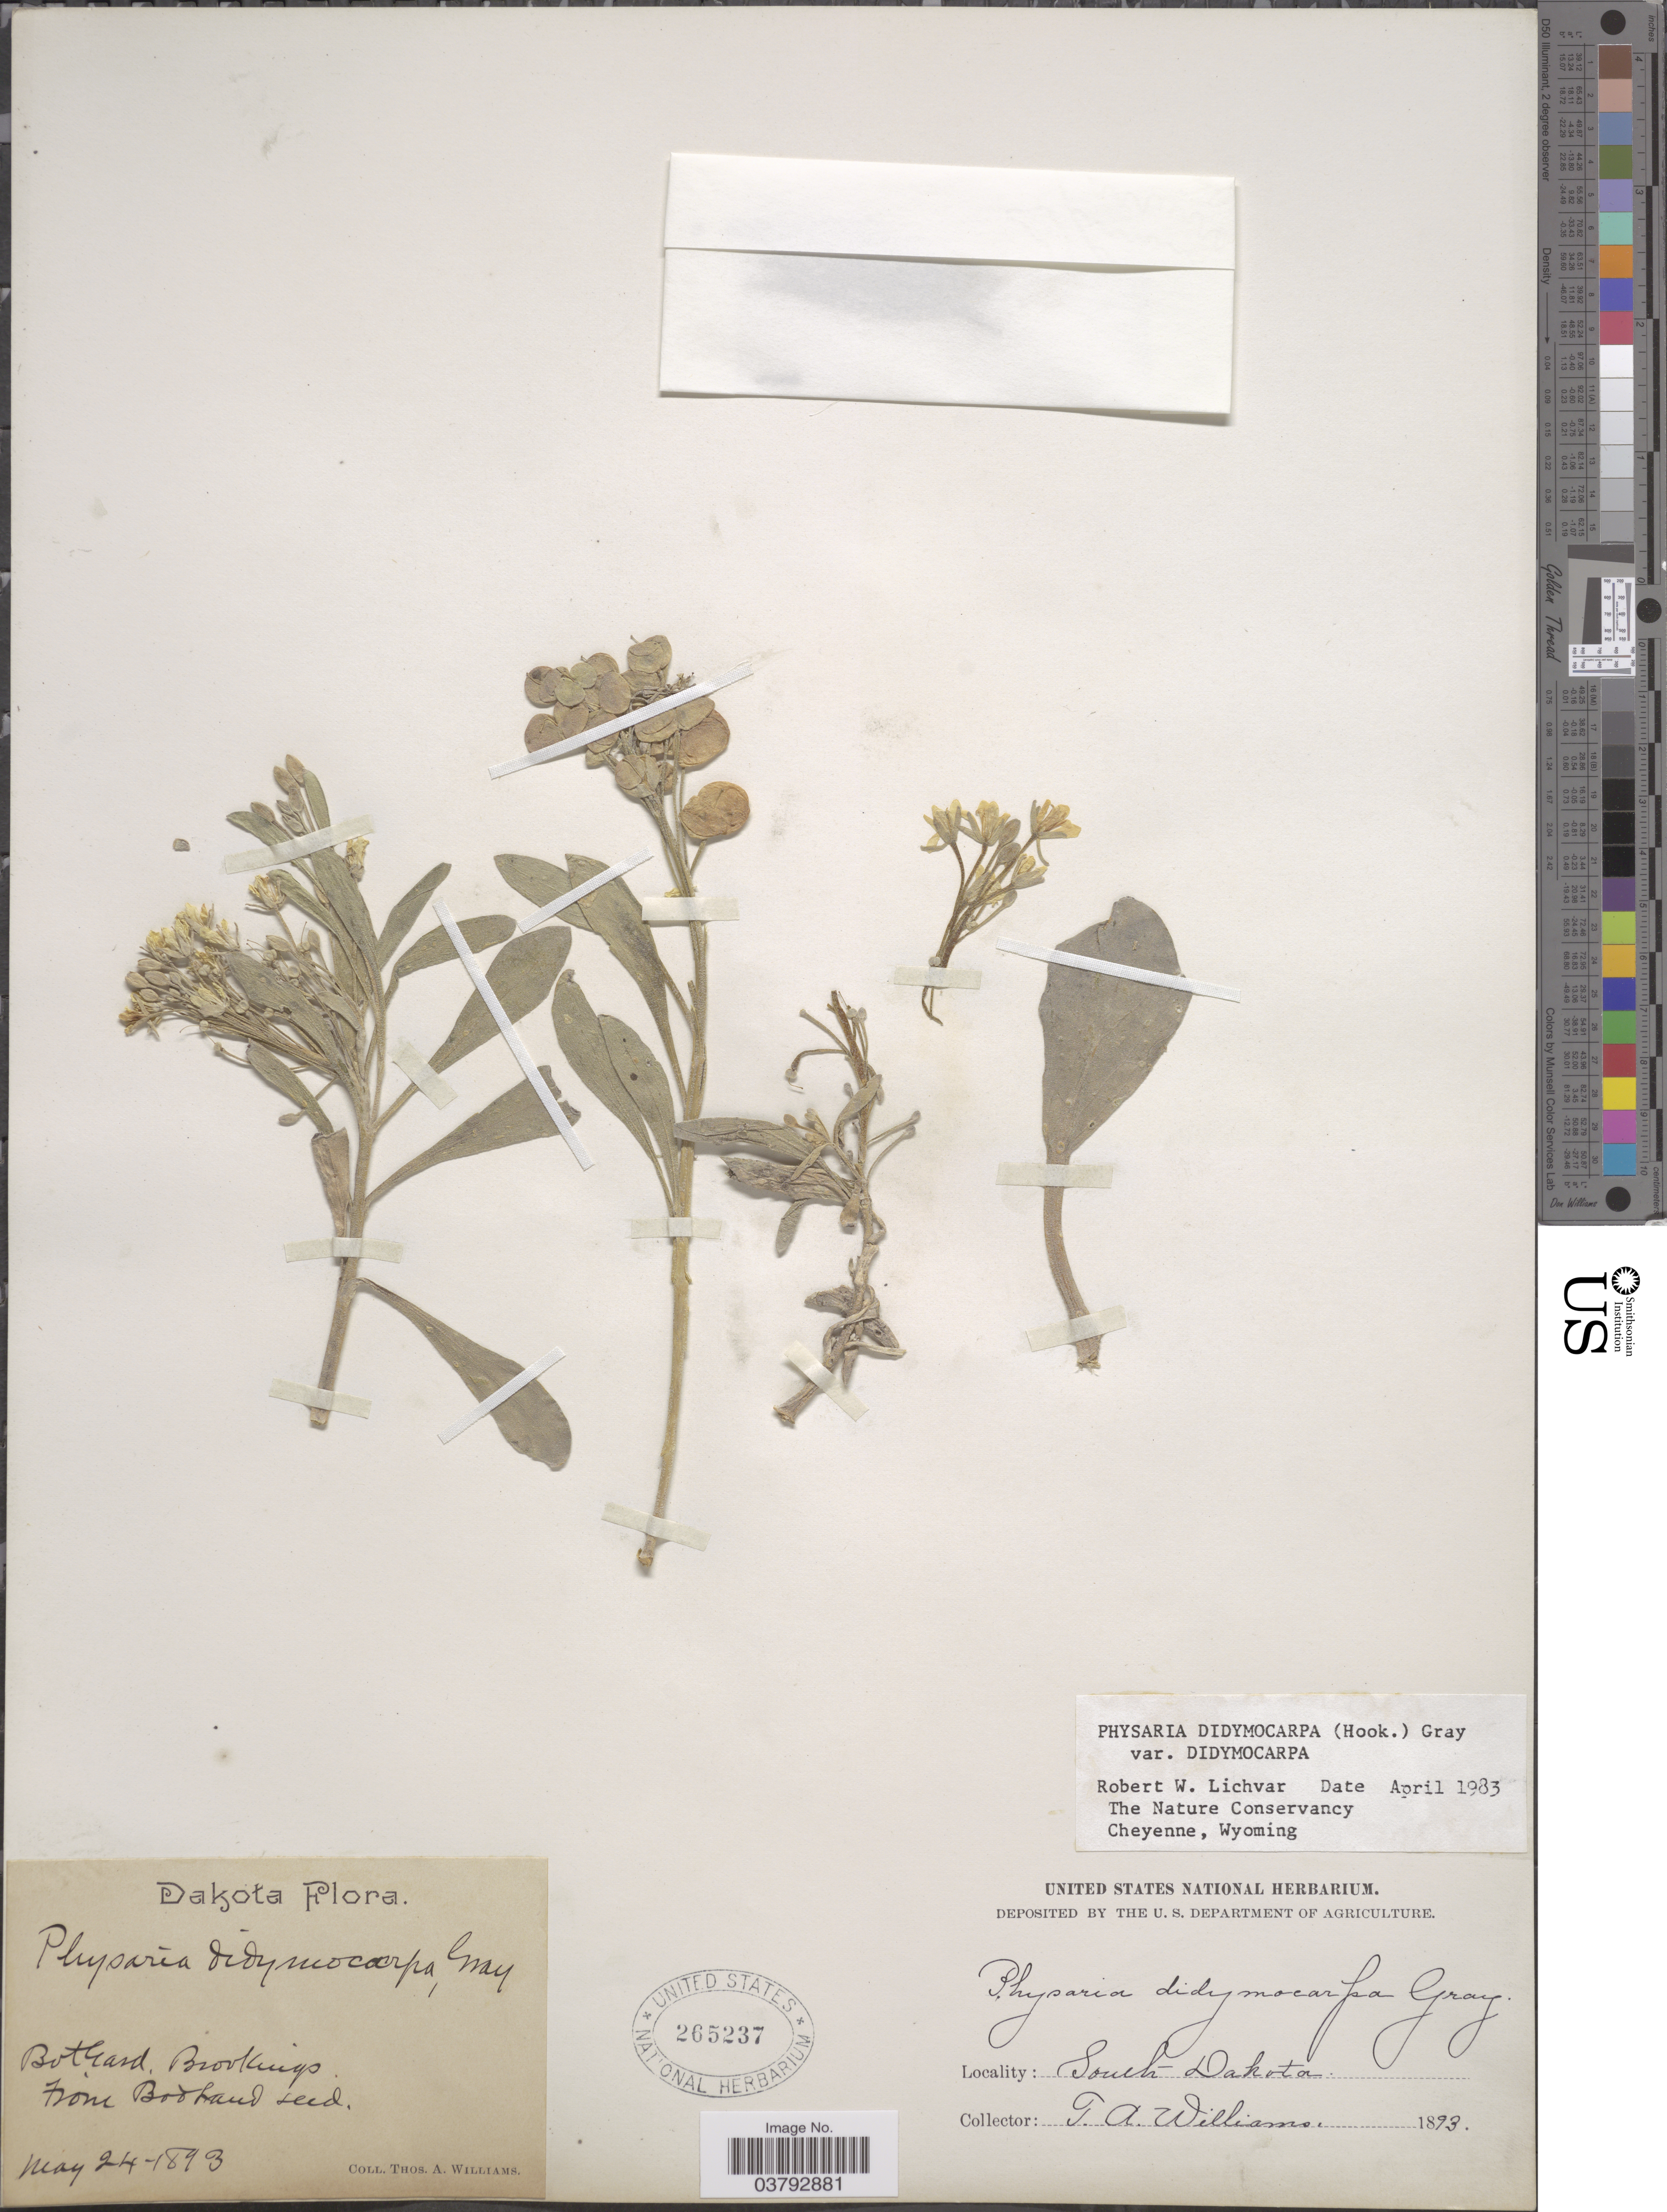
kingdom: Plantae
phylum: Tracheophyta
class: Magnoliopsida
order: Brassicales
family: Brassicaceae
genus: Physaria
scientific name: Physaria didymocarpa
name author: (Hook.) A. Gray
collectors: T. A. Williams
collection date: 1893-05-24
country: United States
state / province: South Dakota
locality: Bot. Gard, Brookings.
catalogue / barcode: US 265237